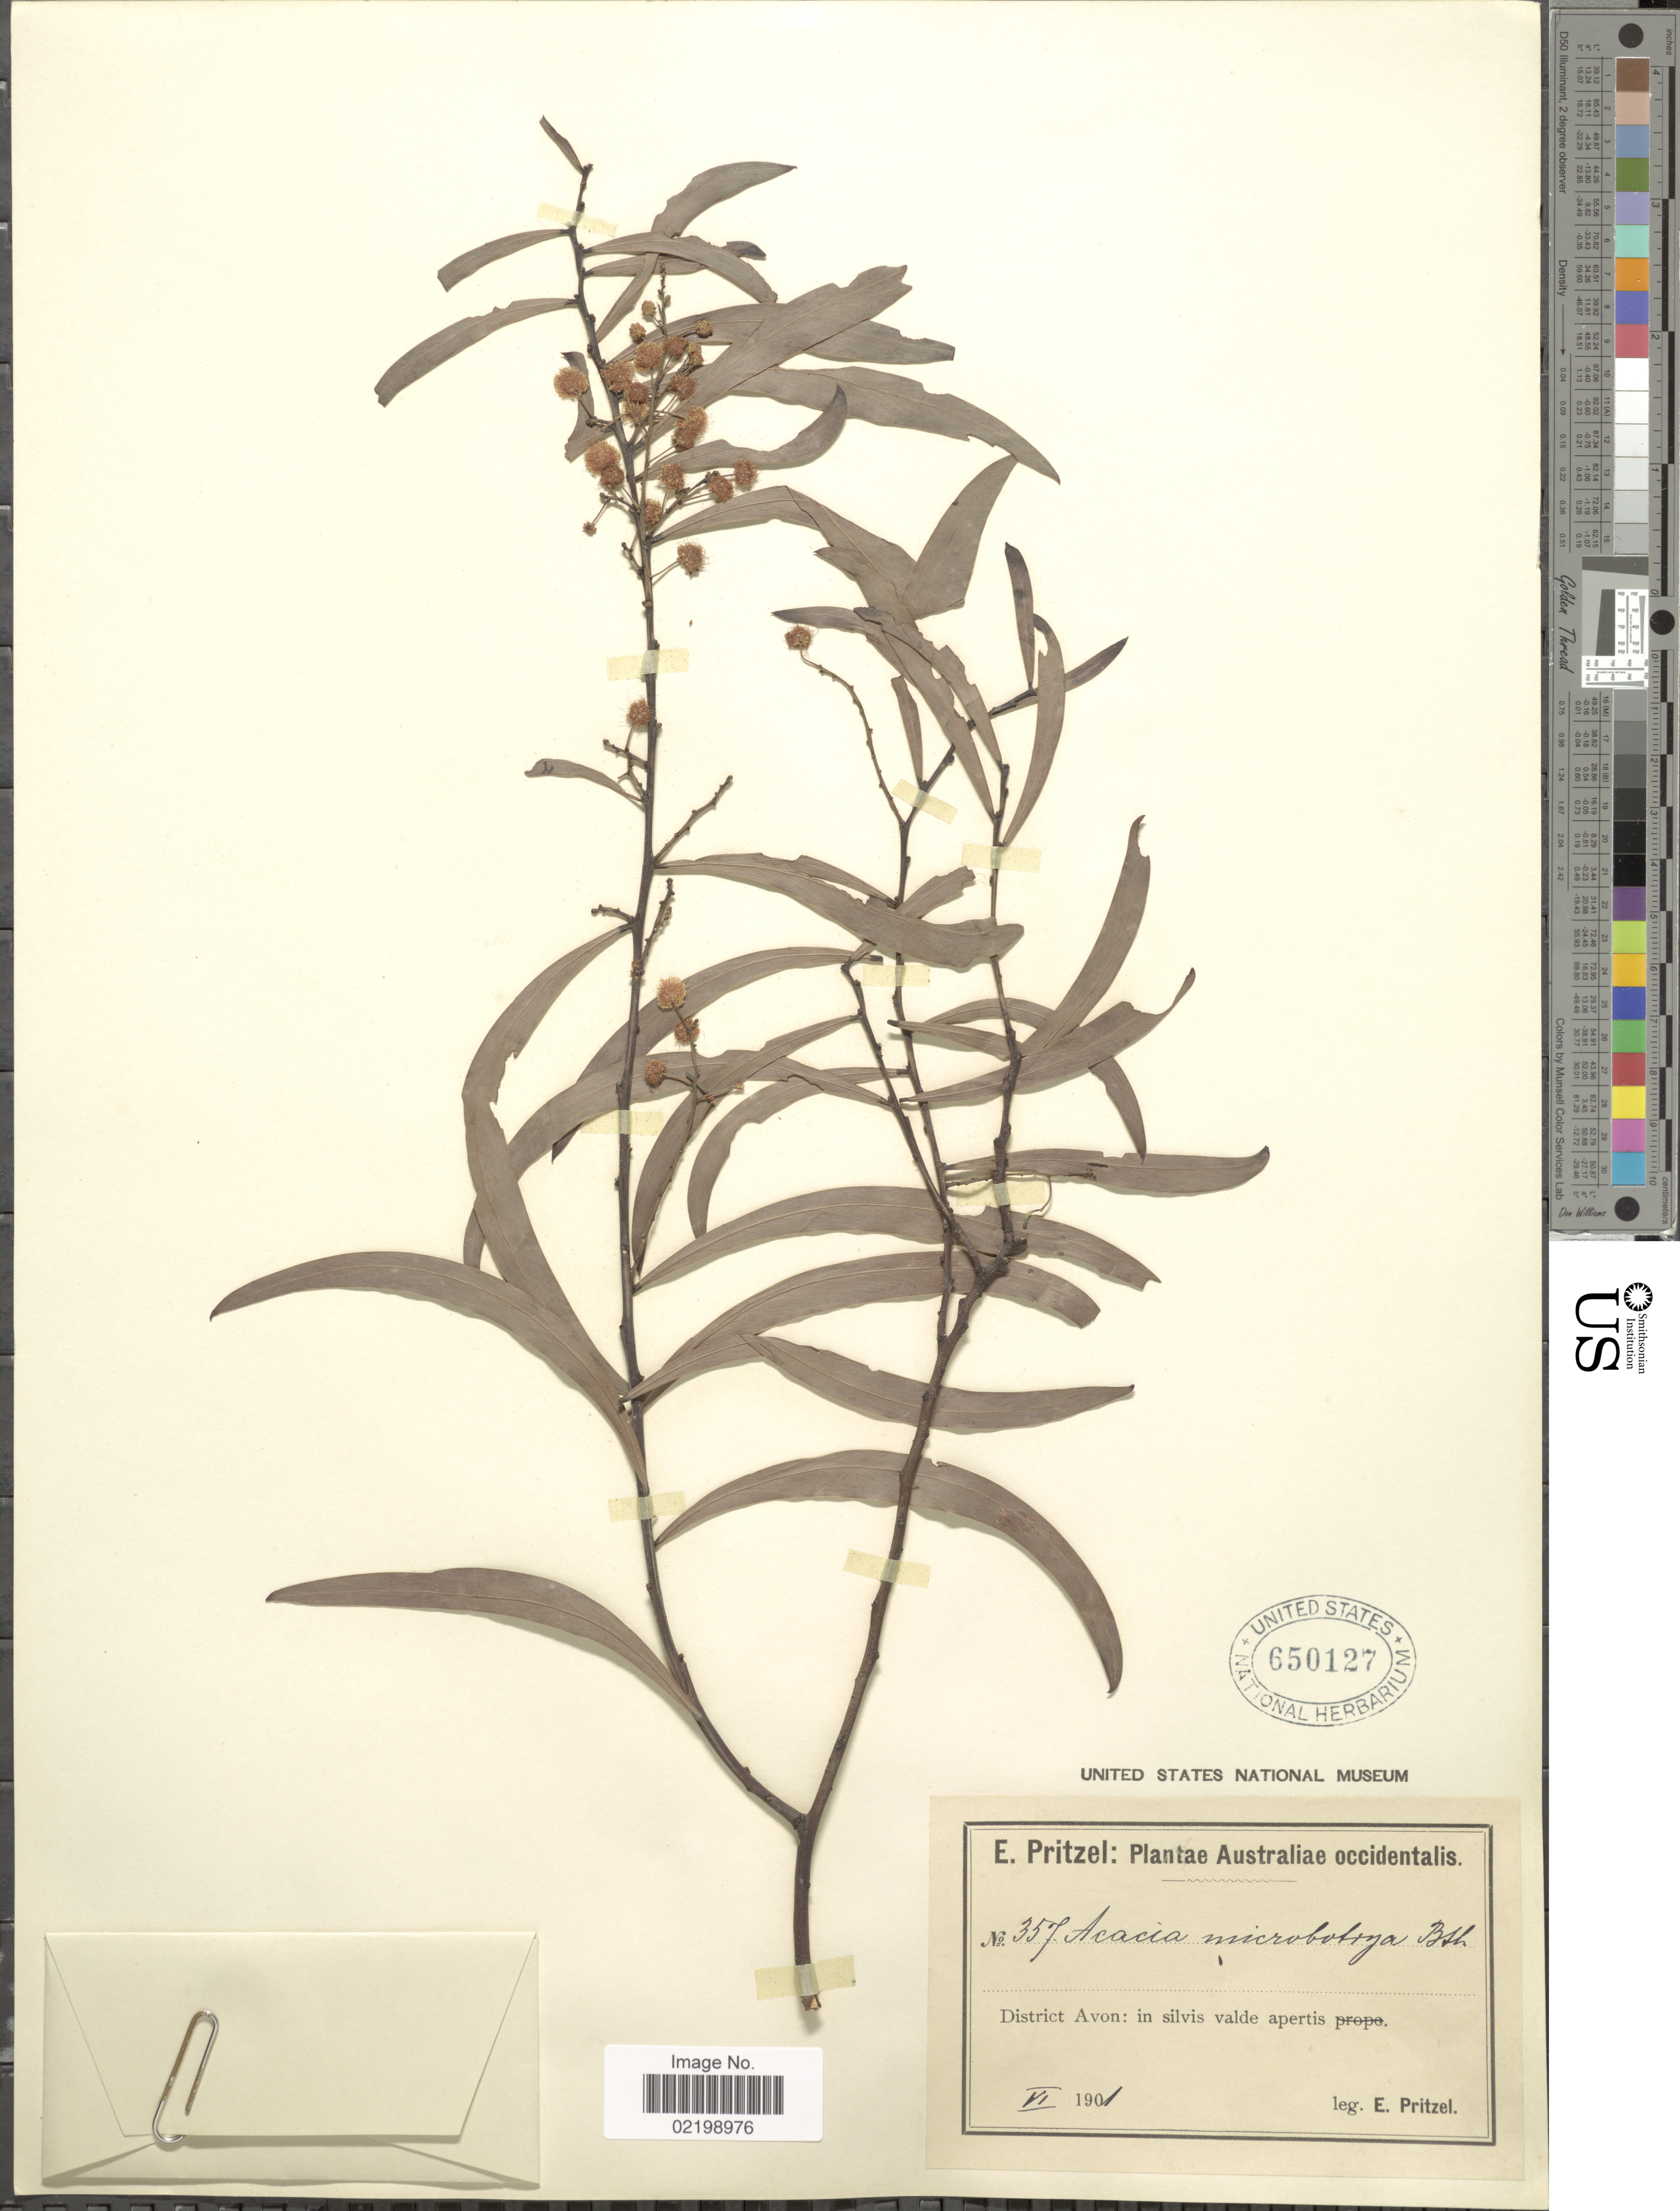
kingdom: Plantae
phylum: Tracheophyta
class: Magnoliopsida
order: Fabales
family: Fabaceae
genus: Acacia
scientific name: Acacia microbotrya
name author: Benth.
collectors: E. G. Pritzel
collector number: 357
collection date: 1901-06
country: Australia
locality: District Avon: in silvis valde apertis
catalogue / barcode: US 650127